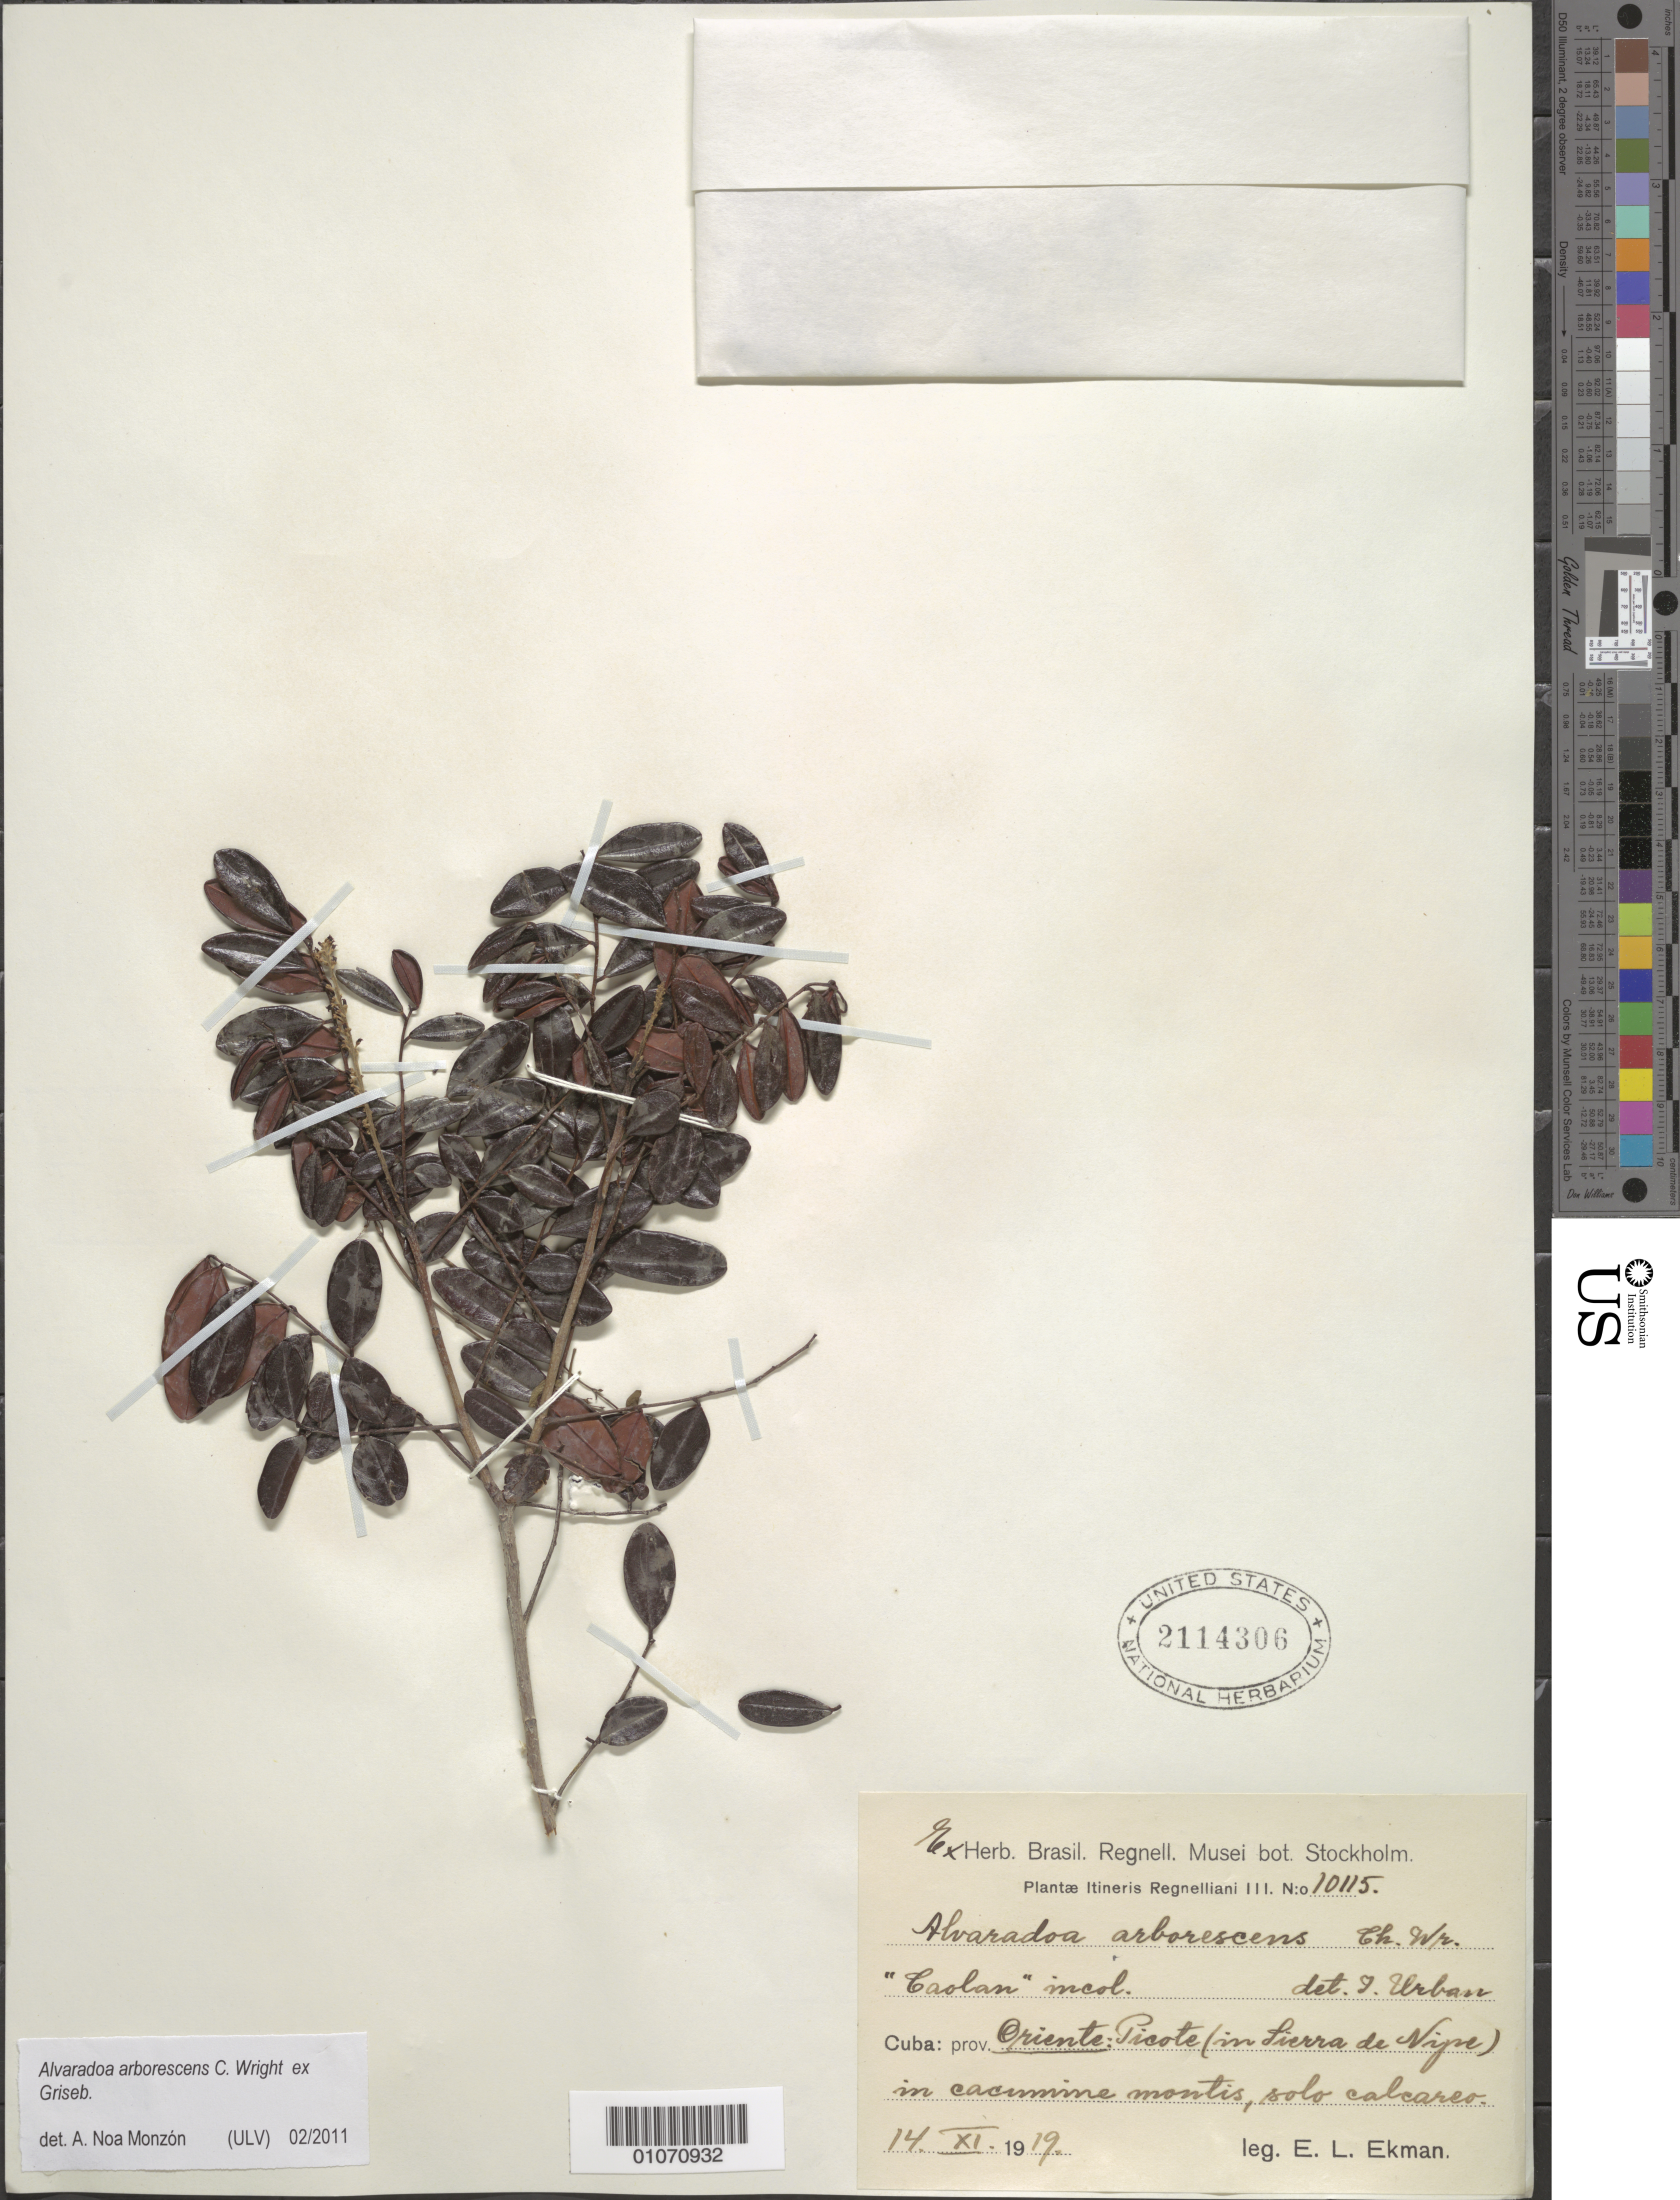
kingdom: Plantae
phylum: Tracheophyta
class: Magnoliopsida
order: Picramniales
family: Picramniaceae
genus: Alvaradoa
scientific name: Alvaradoa arborescens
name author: C. Wright in Griseb.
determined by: Noa Monzón, A.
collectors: E. L. Ekman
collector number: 10115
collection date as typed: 14 Nov 1919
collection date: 1919-11-14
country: Cuba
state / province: Holguín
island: Cuba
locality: Picote, in Sierra Nipe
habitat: In cacumine montis, solo calcareo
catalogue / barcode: US 2114306